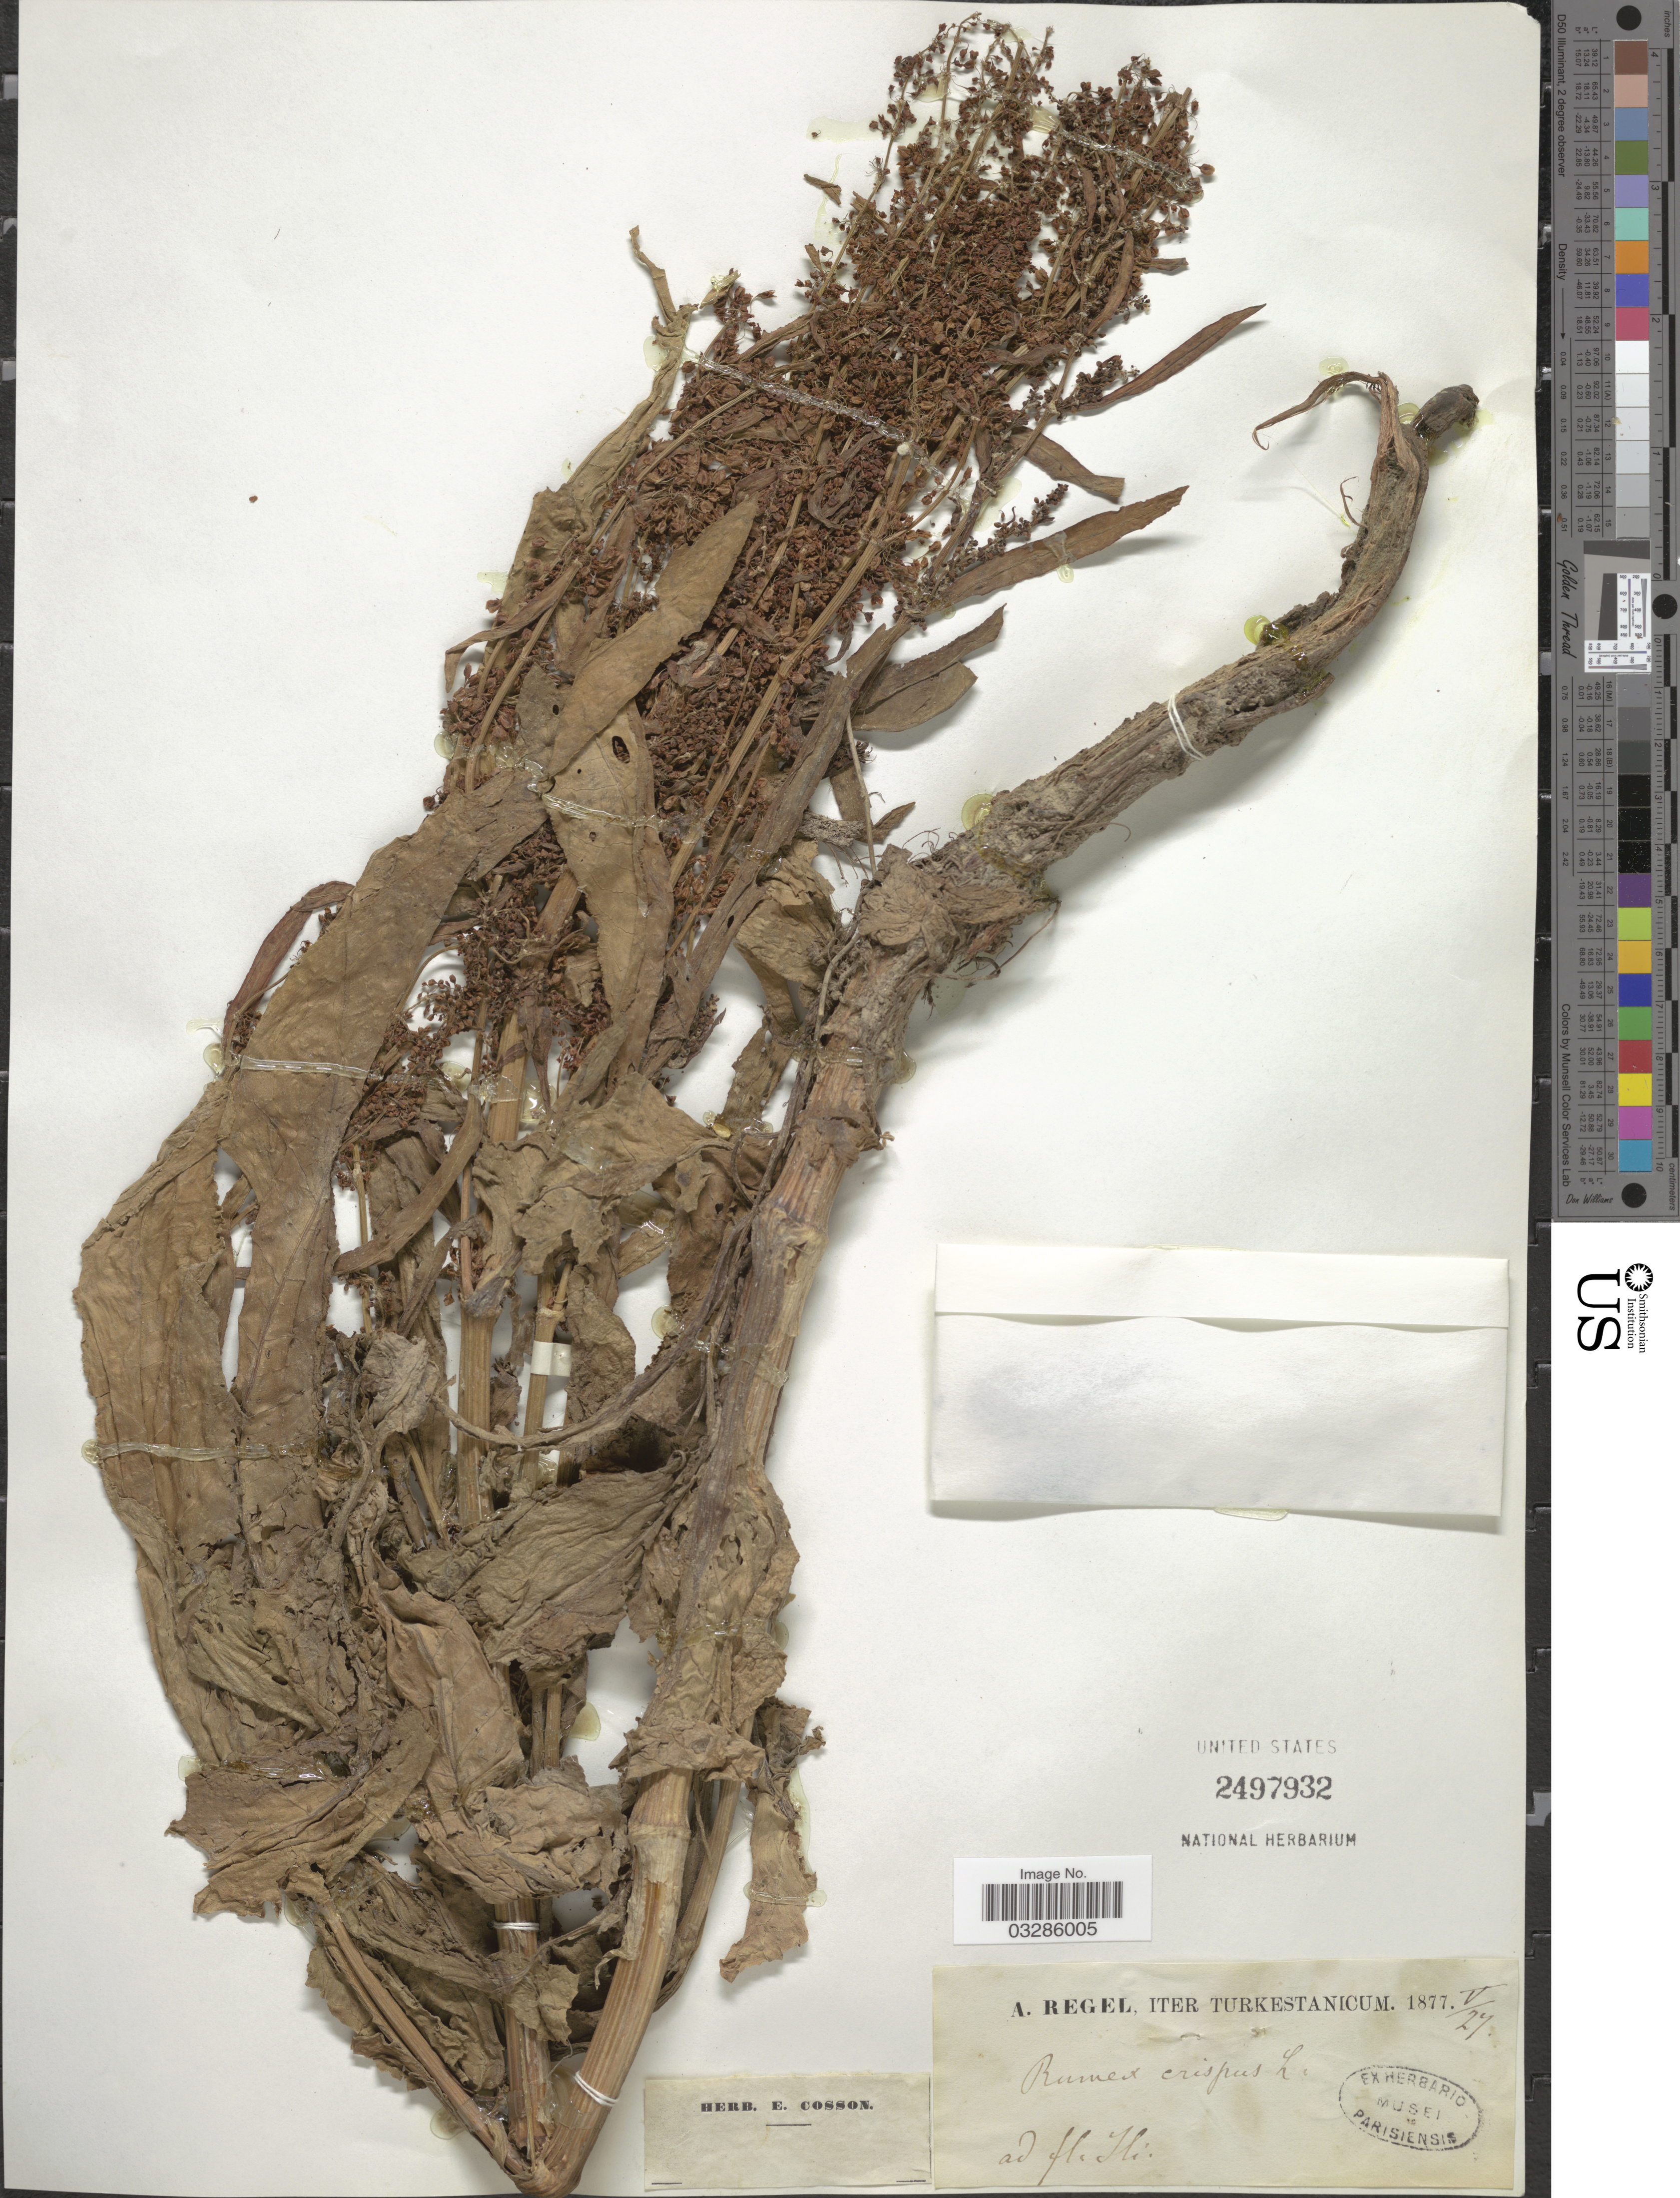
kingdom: Plantae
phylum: Tracheophyta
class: Magnoliopsida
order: Caryophyllales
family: Polygonaceae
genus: Rumex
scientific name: Rumex crispus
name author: L.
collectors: A. Regel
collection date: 1877-05-27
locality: Iter Turkestanicum. Ad Fluhi [interpreted].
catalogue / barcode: US 2497932